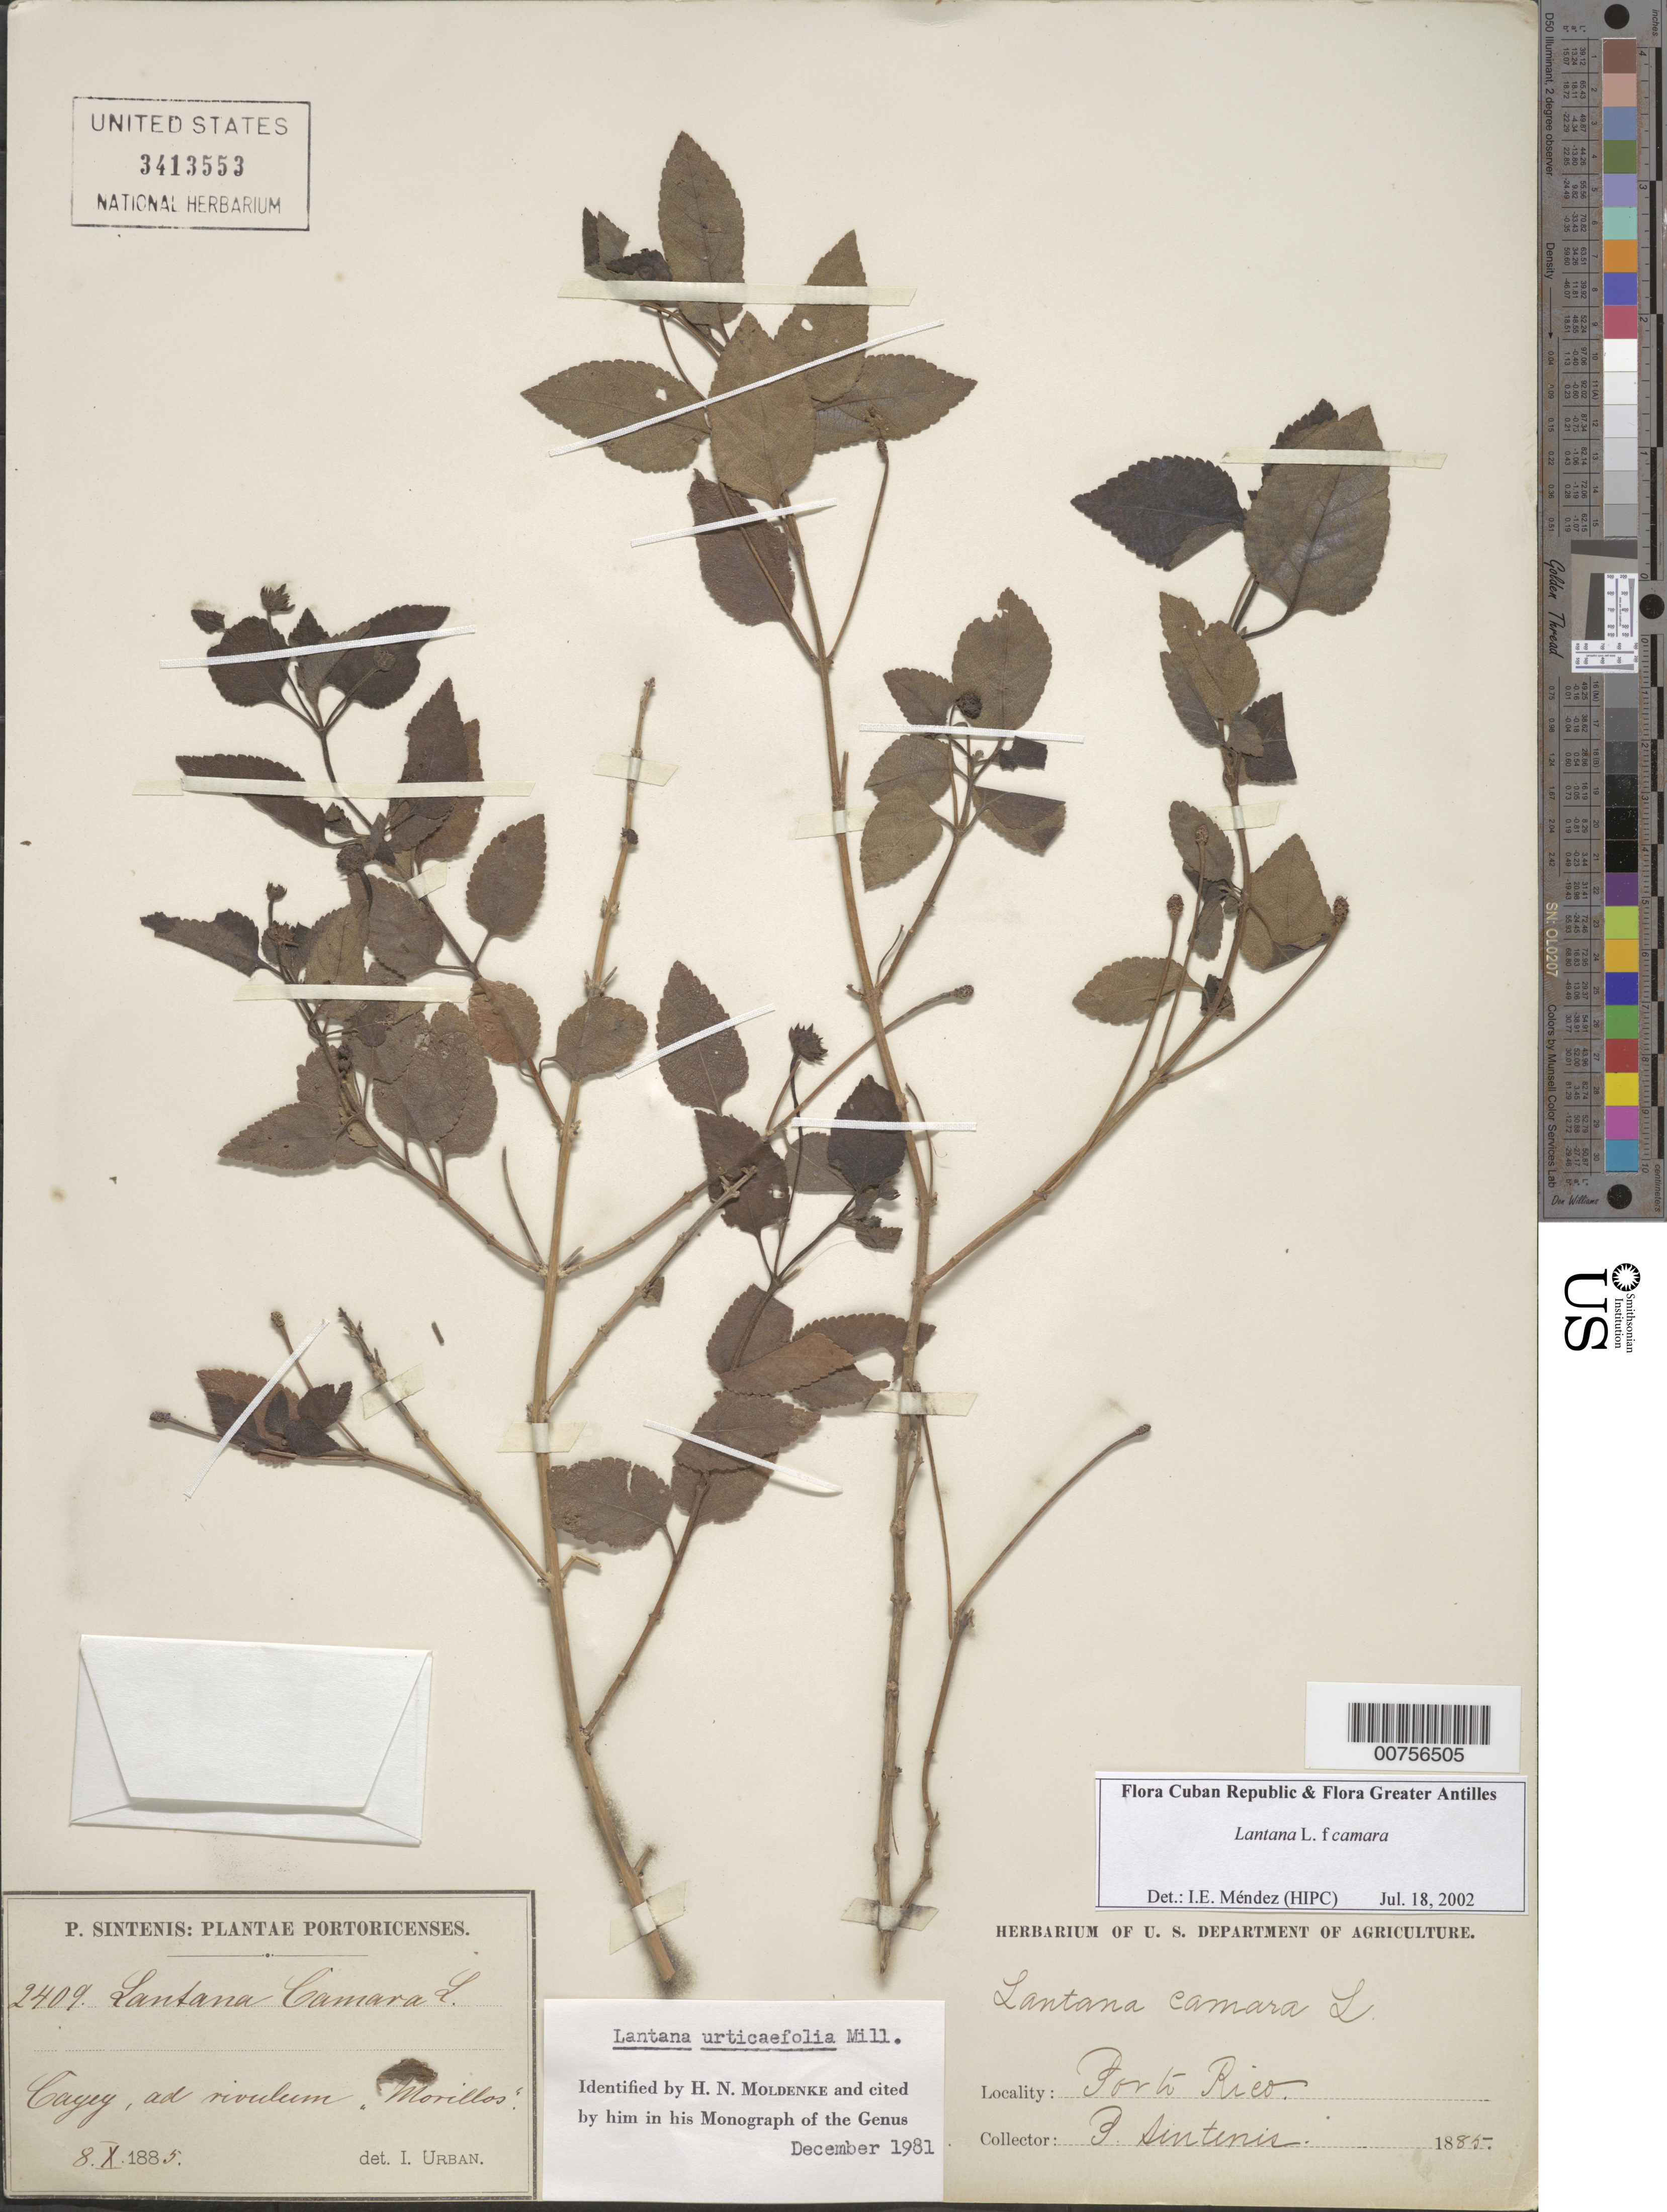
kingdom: Plantae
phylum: Tracheophyta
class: Magnoliopsida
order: Lamiales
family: Verbenaceae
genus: Lantana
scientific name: Lantana camara f. camara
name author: L.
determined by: Méndez, Isidro E., (HIPC)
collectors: P. Sintenis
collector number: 2409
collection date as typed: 08 Oct 1885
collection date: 1885-10-08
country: Puerto Rico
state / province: Cayey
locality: Cayey, ad rivulum Morillos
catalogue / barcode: US 3413553